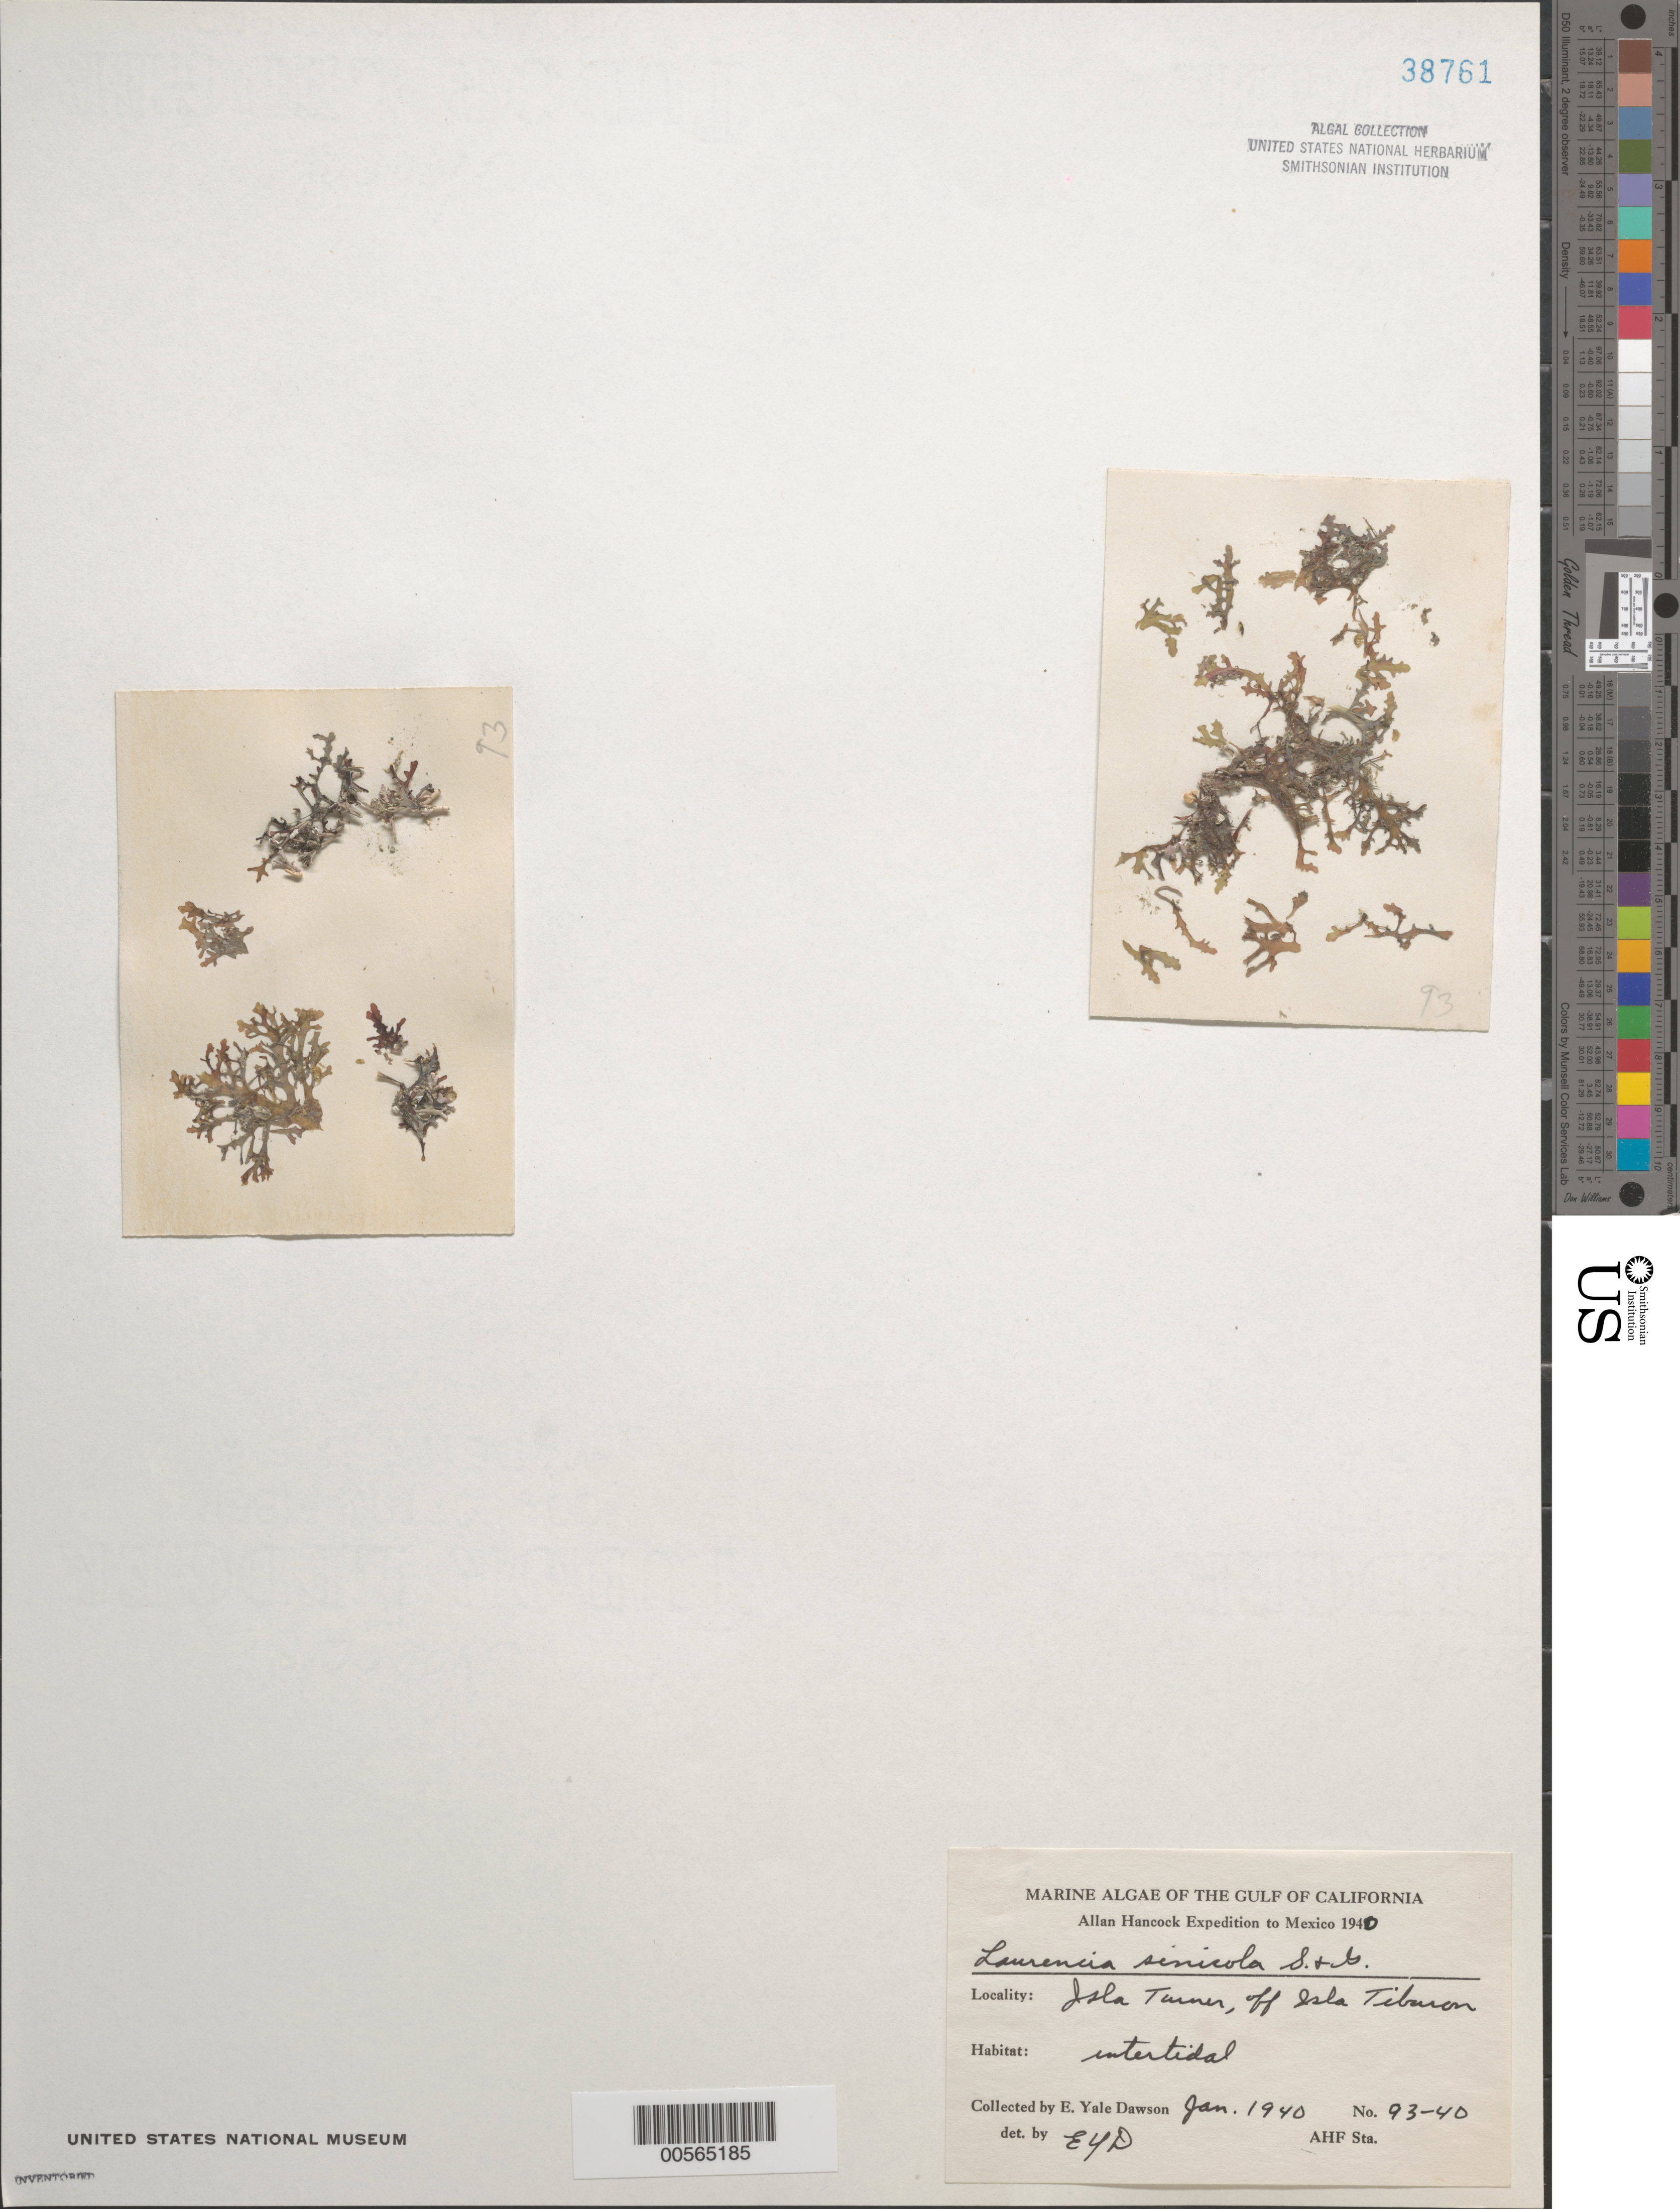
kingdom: Plantae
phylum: Rhodophyta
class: Florideophyceae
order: Ceramiales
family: Rhodomelaceae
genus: Osmundea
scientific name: Osmundea sinicola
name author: (Setchell & N.L. Gardner) K.W. Nam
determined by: Algae name updating Project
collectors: E. Y. Dawson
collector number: EYD 93-40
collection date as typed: Jan 1940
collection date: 1940-01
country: Mexico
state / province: Sonora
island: Isla Tiburon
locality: Off Isla Tiburon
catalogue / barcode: US 38761